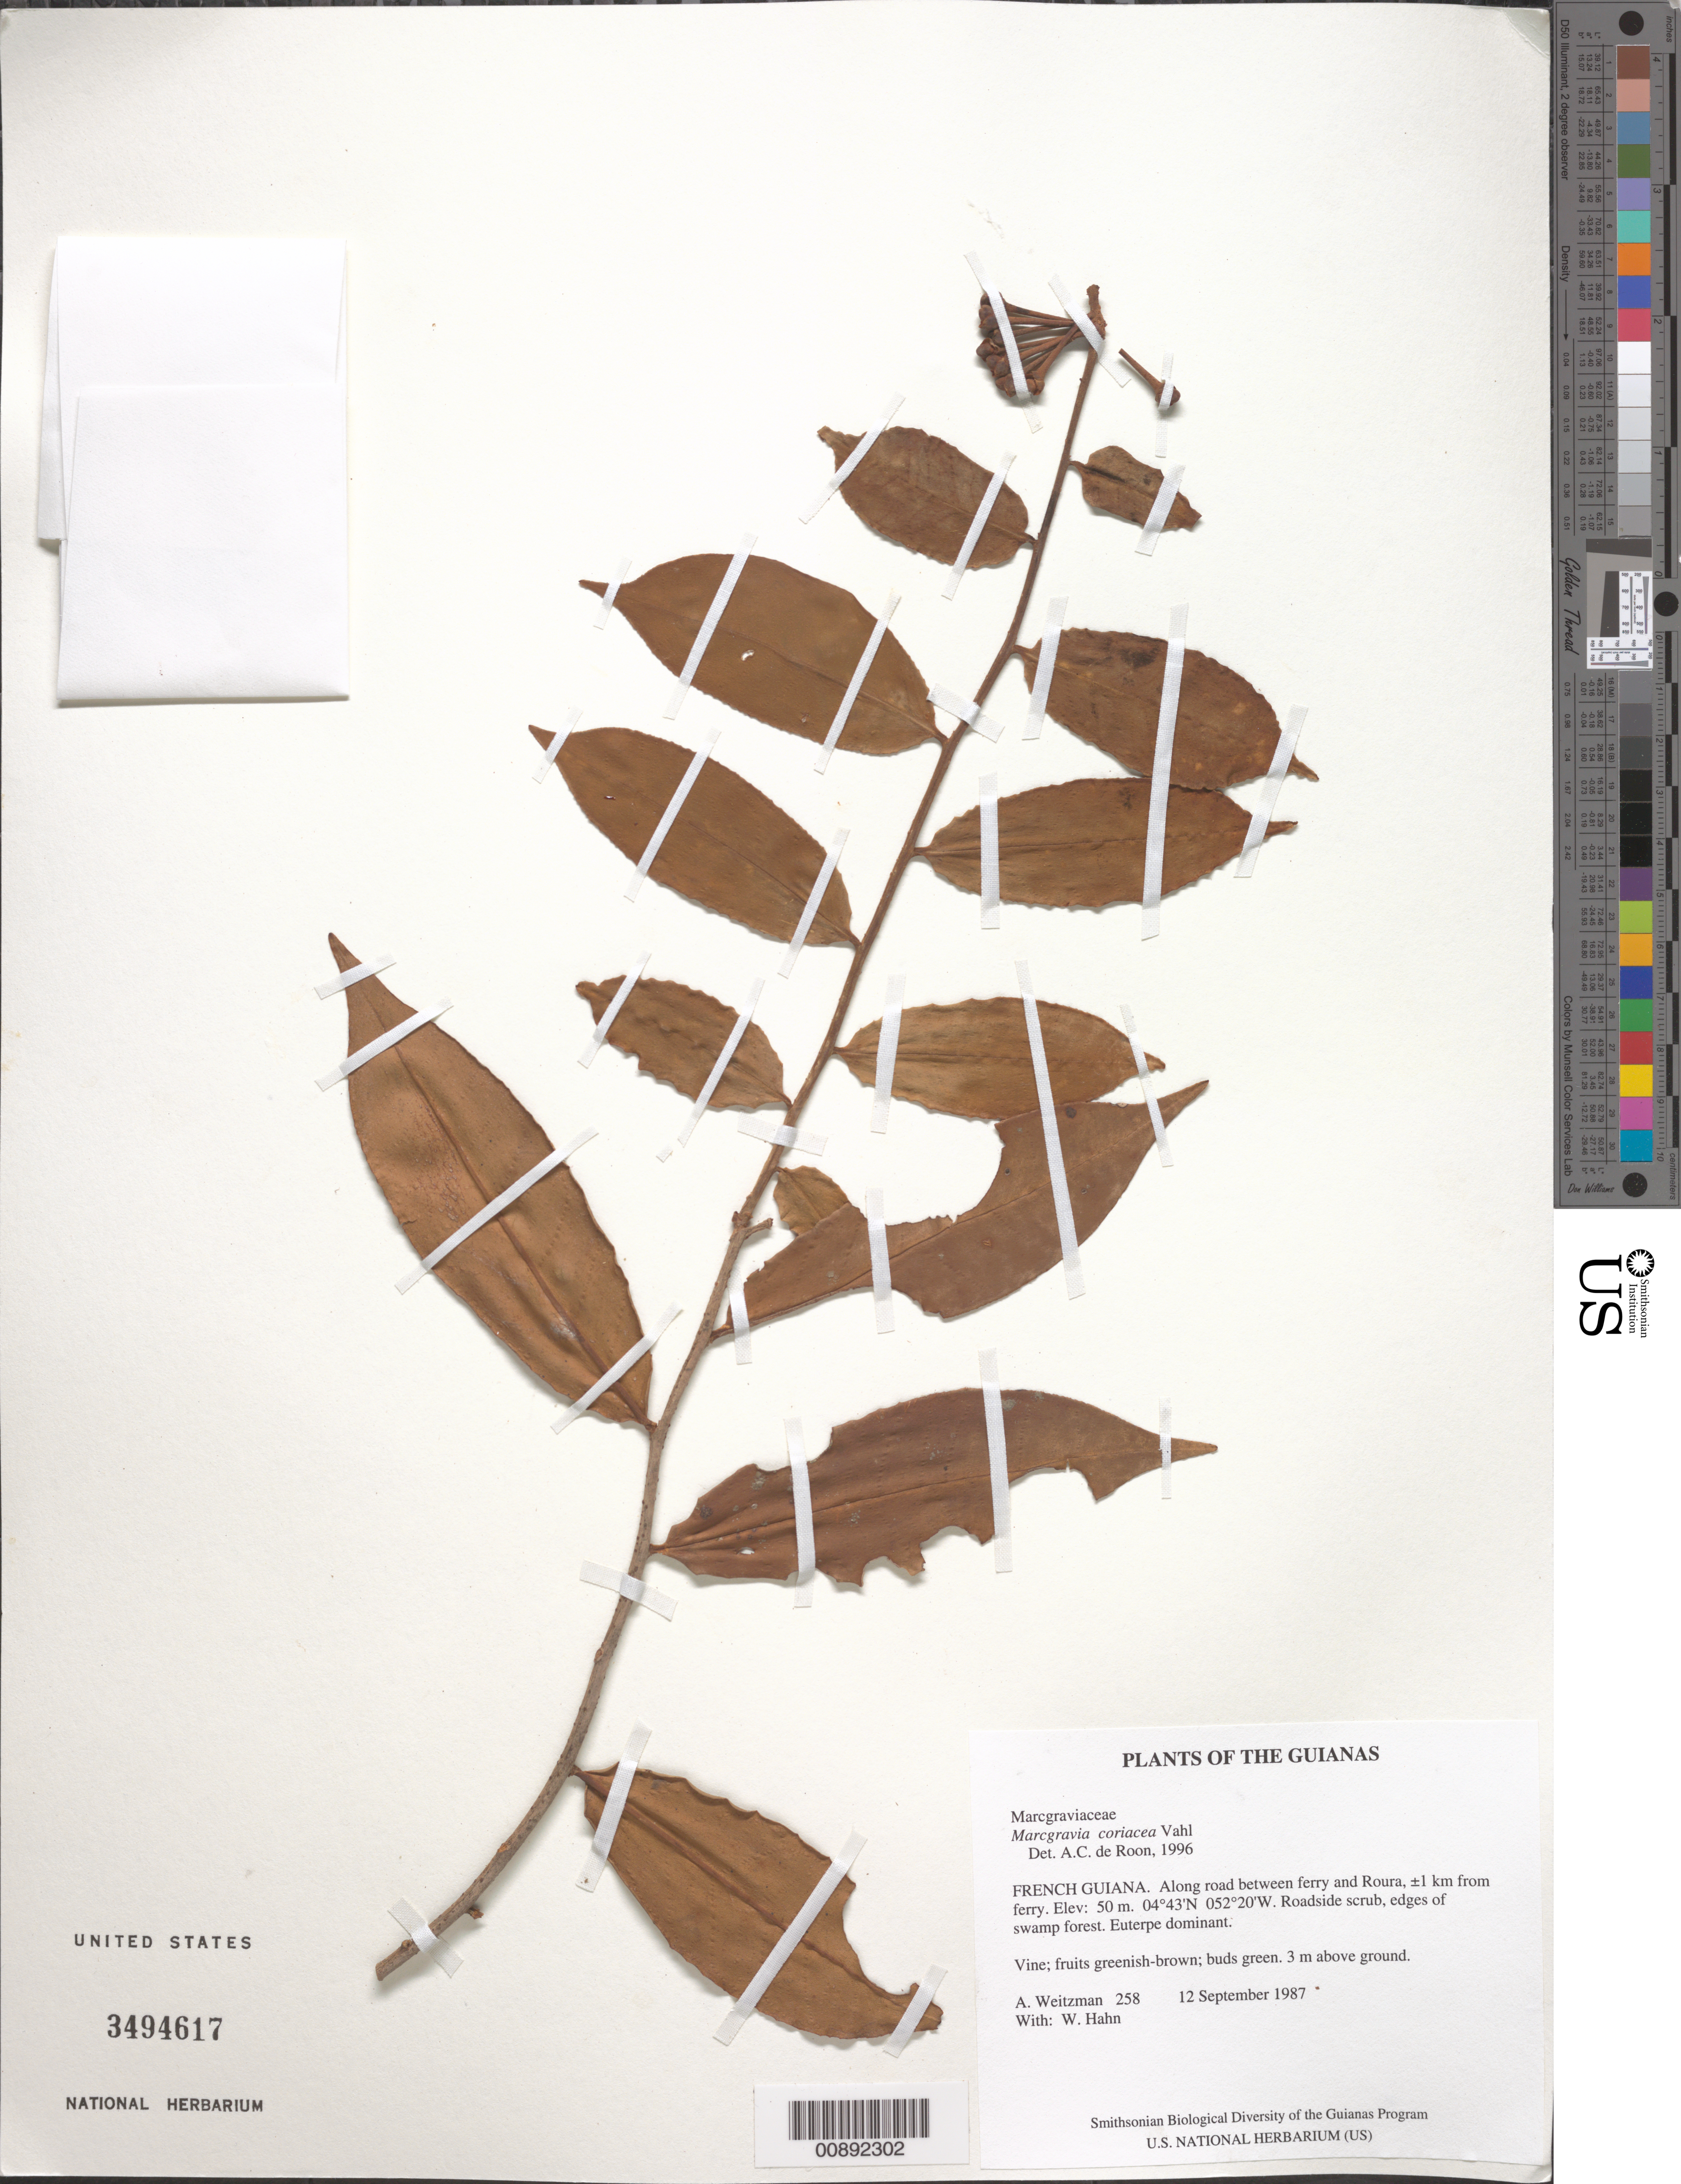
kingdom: Plantae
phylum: Tracheophyta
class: Magnoliopsida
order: Ericales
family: Marcgraviaceae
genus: Marcgravia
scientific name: Marcgravia coriacea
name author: Vahl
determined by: de Roon, A. C.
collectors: A. L. Weitzman & W. Hahn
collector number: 258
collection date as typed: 12 September 1987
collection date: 1987-09-12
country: French Guiana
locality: Along road between ferry and Roura, ±1 km from ferry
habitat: Roadside scrub, edges of Swamp forestEuterpe dominant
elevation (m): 50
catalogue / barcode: US 3494617